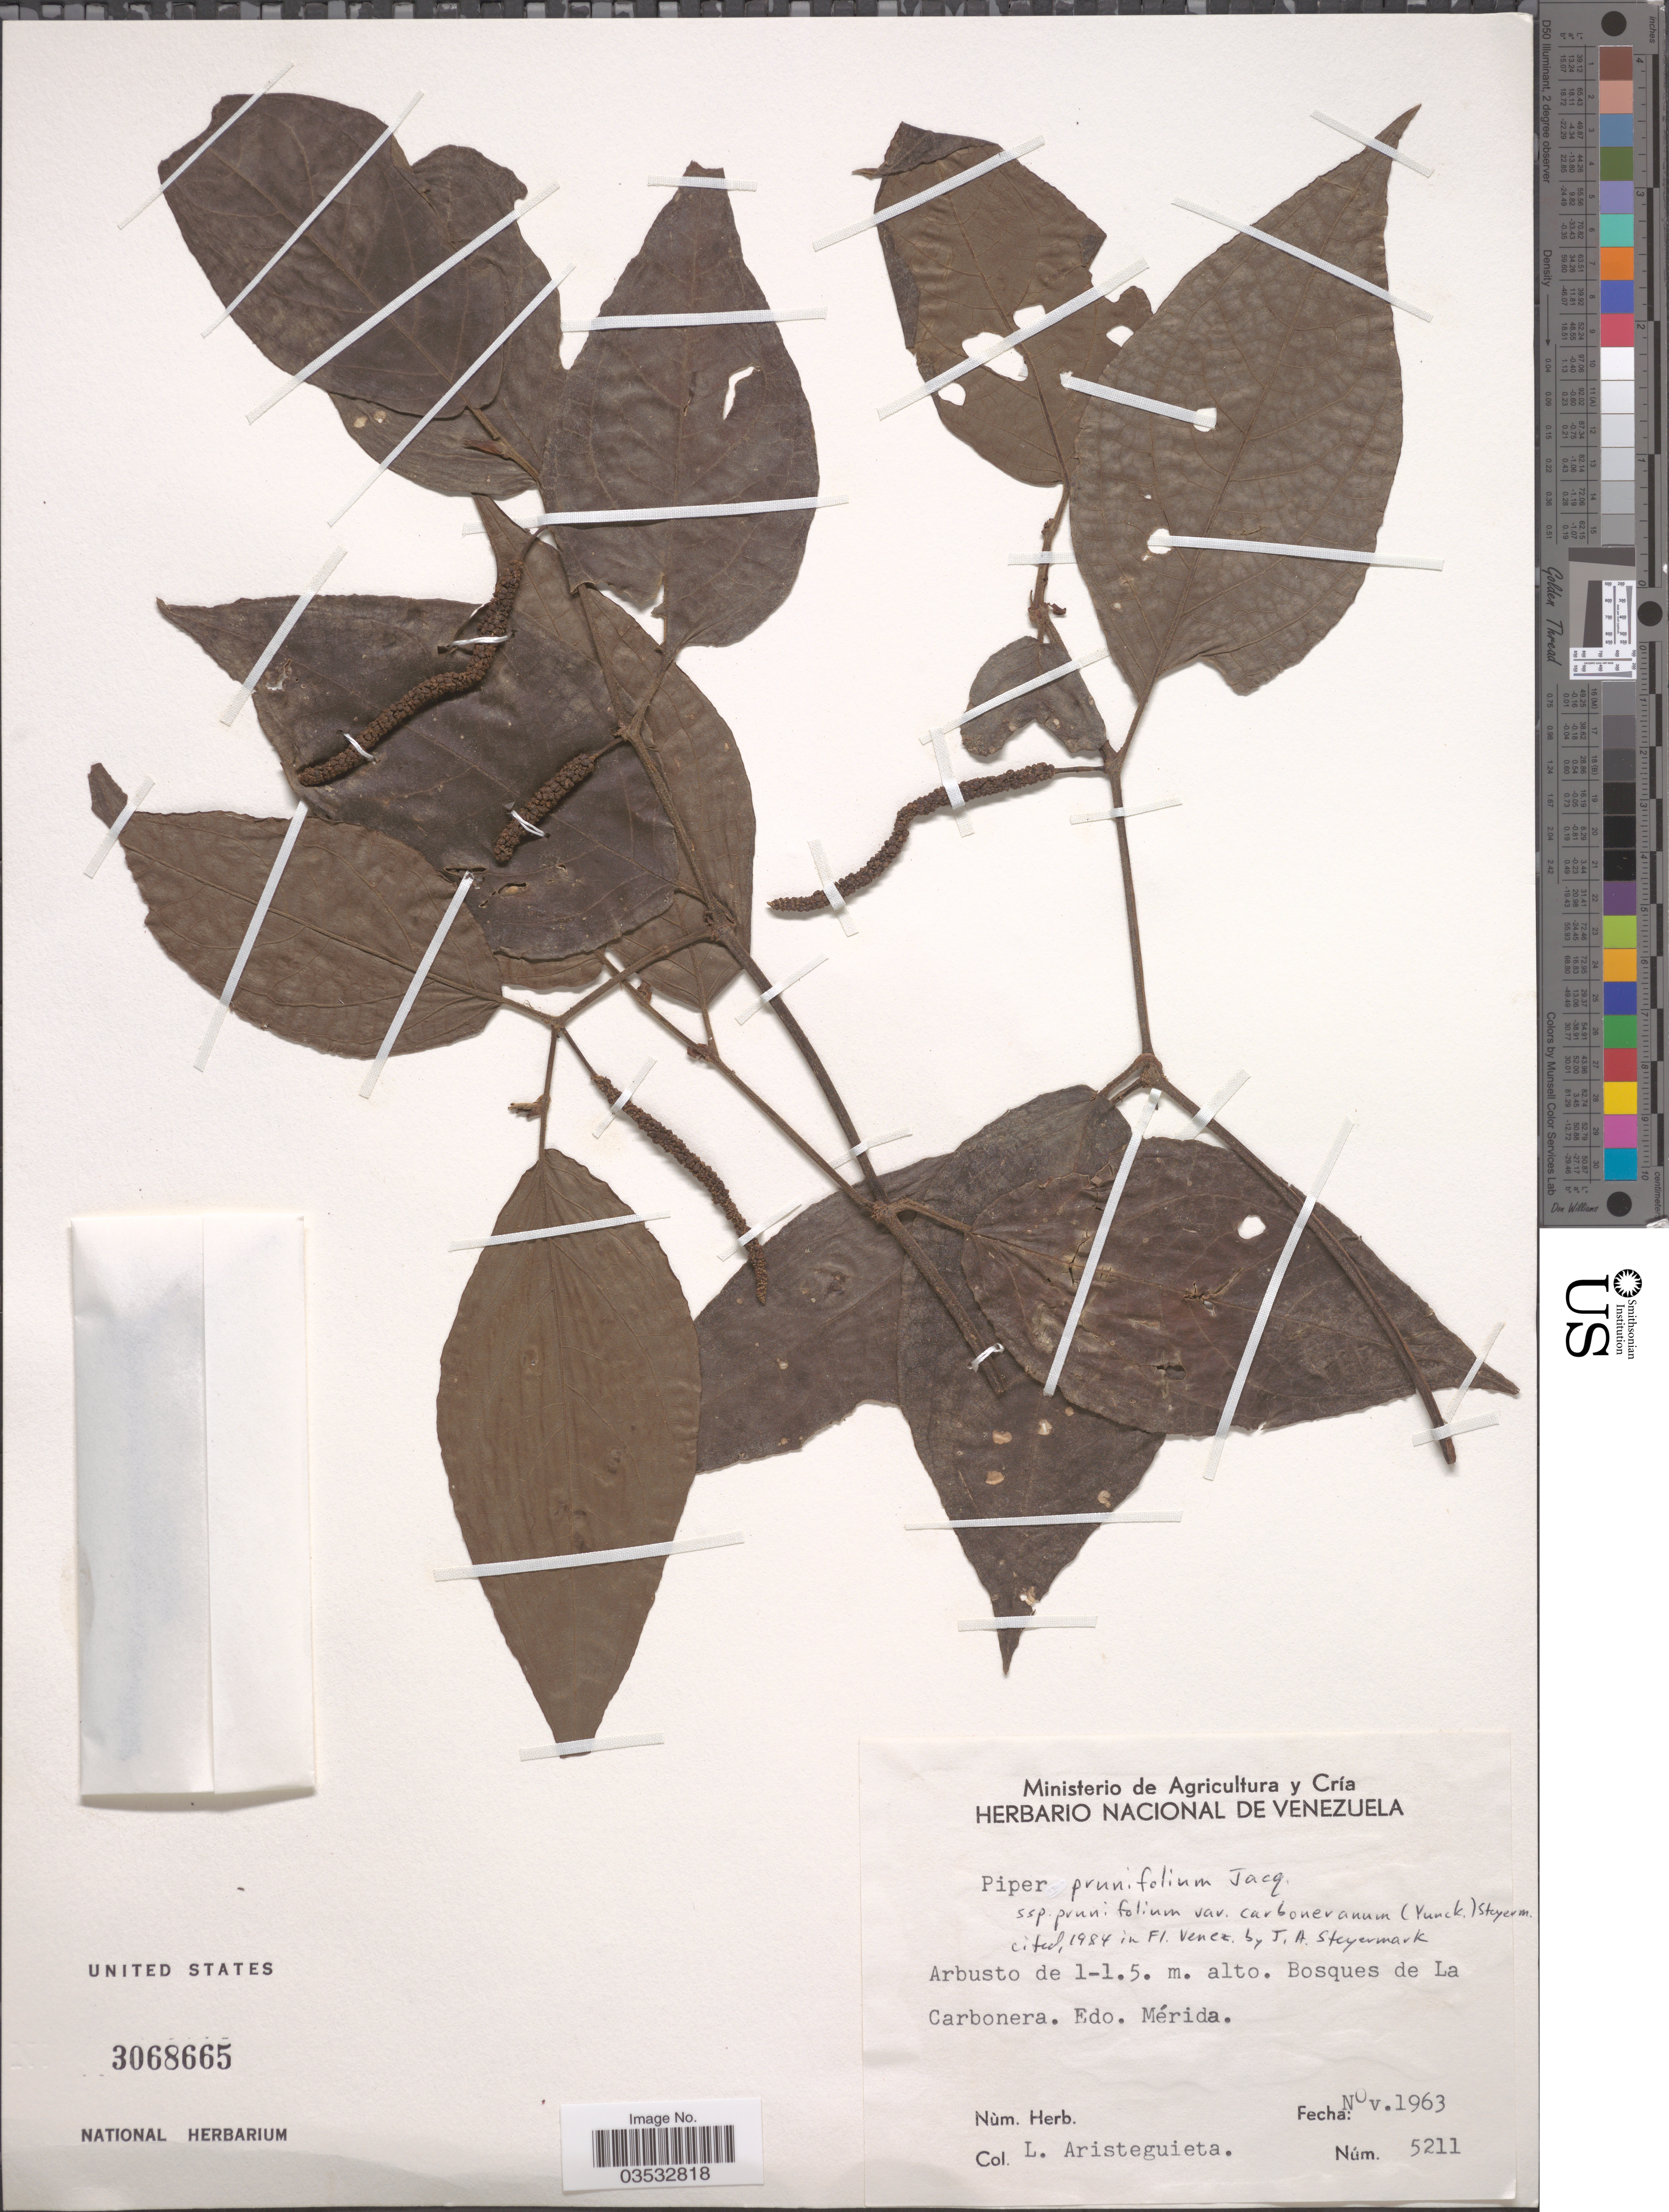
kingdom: Plantae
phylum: Tracheophyta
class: Magnoliopsida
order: Piperales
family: Piperaceae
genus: Piper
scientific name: Piper prunifolium var. carboneranum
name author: (Yunck.) Steyerm.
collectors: L. Aristeguieta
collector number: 5211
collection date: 1963-11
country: Venezuela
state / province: Merida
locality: Bosques de La Carbonera.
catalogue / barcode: US 3068665